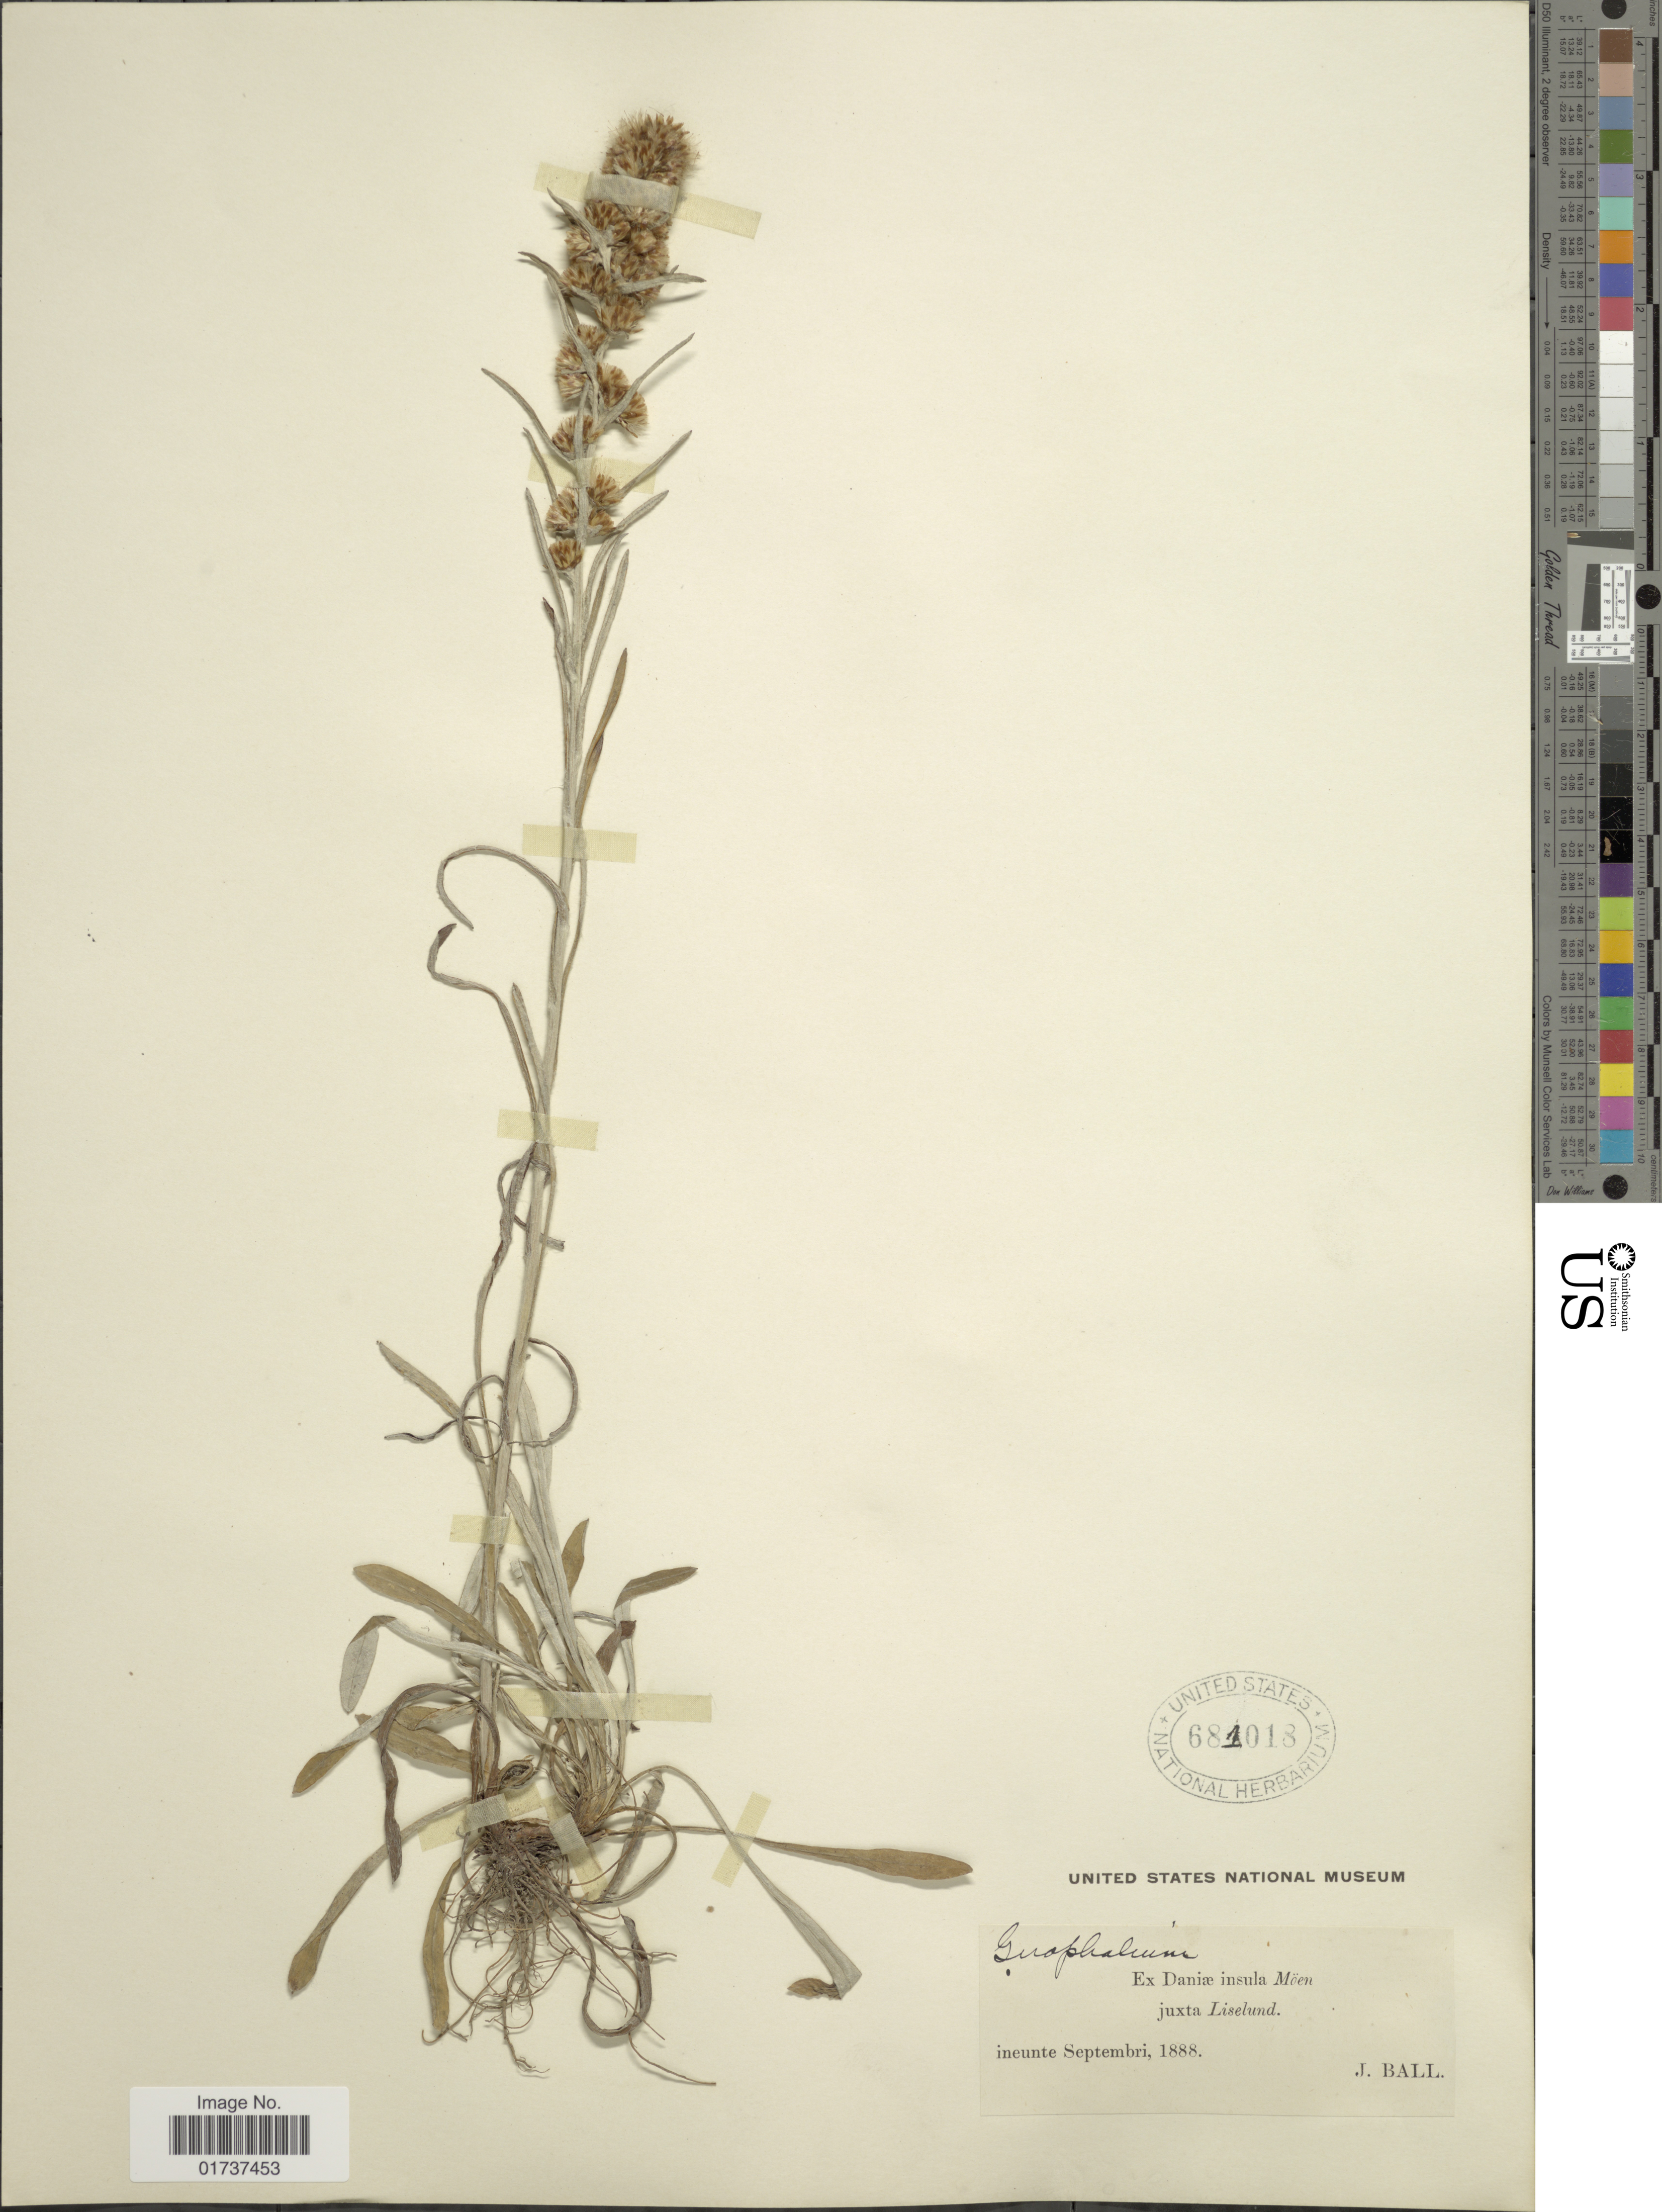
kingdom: Plantae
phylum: Tracheophyta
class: Magnoliopsida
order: Asterales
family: Asteraceae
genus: Gnaphalium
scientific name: Gnaphalium sylvaticum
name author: L.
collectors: J. Ball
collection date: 1888-09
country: Denmark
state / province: Sjæland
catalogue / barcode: US 681018